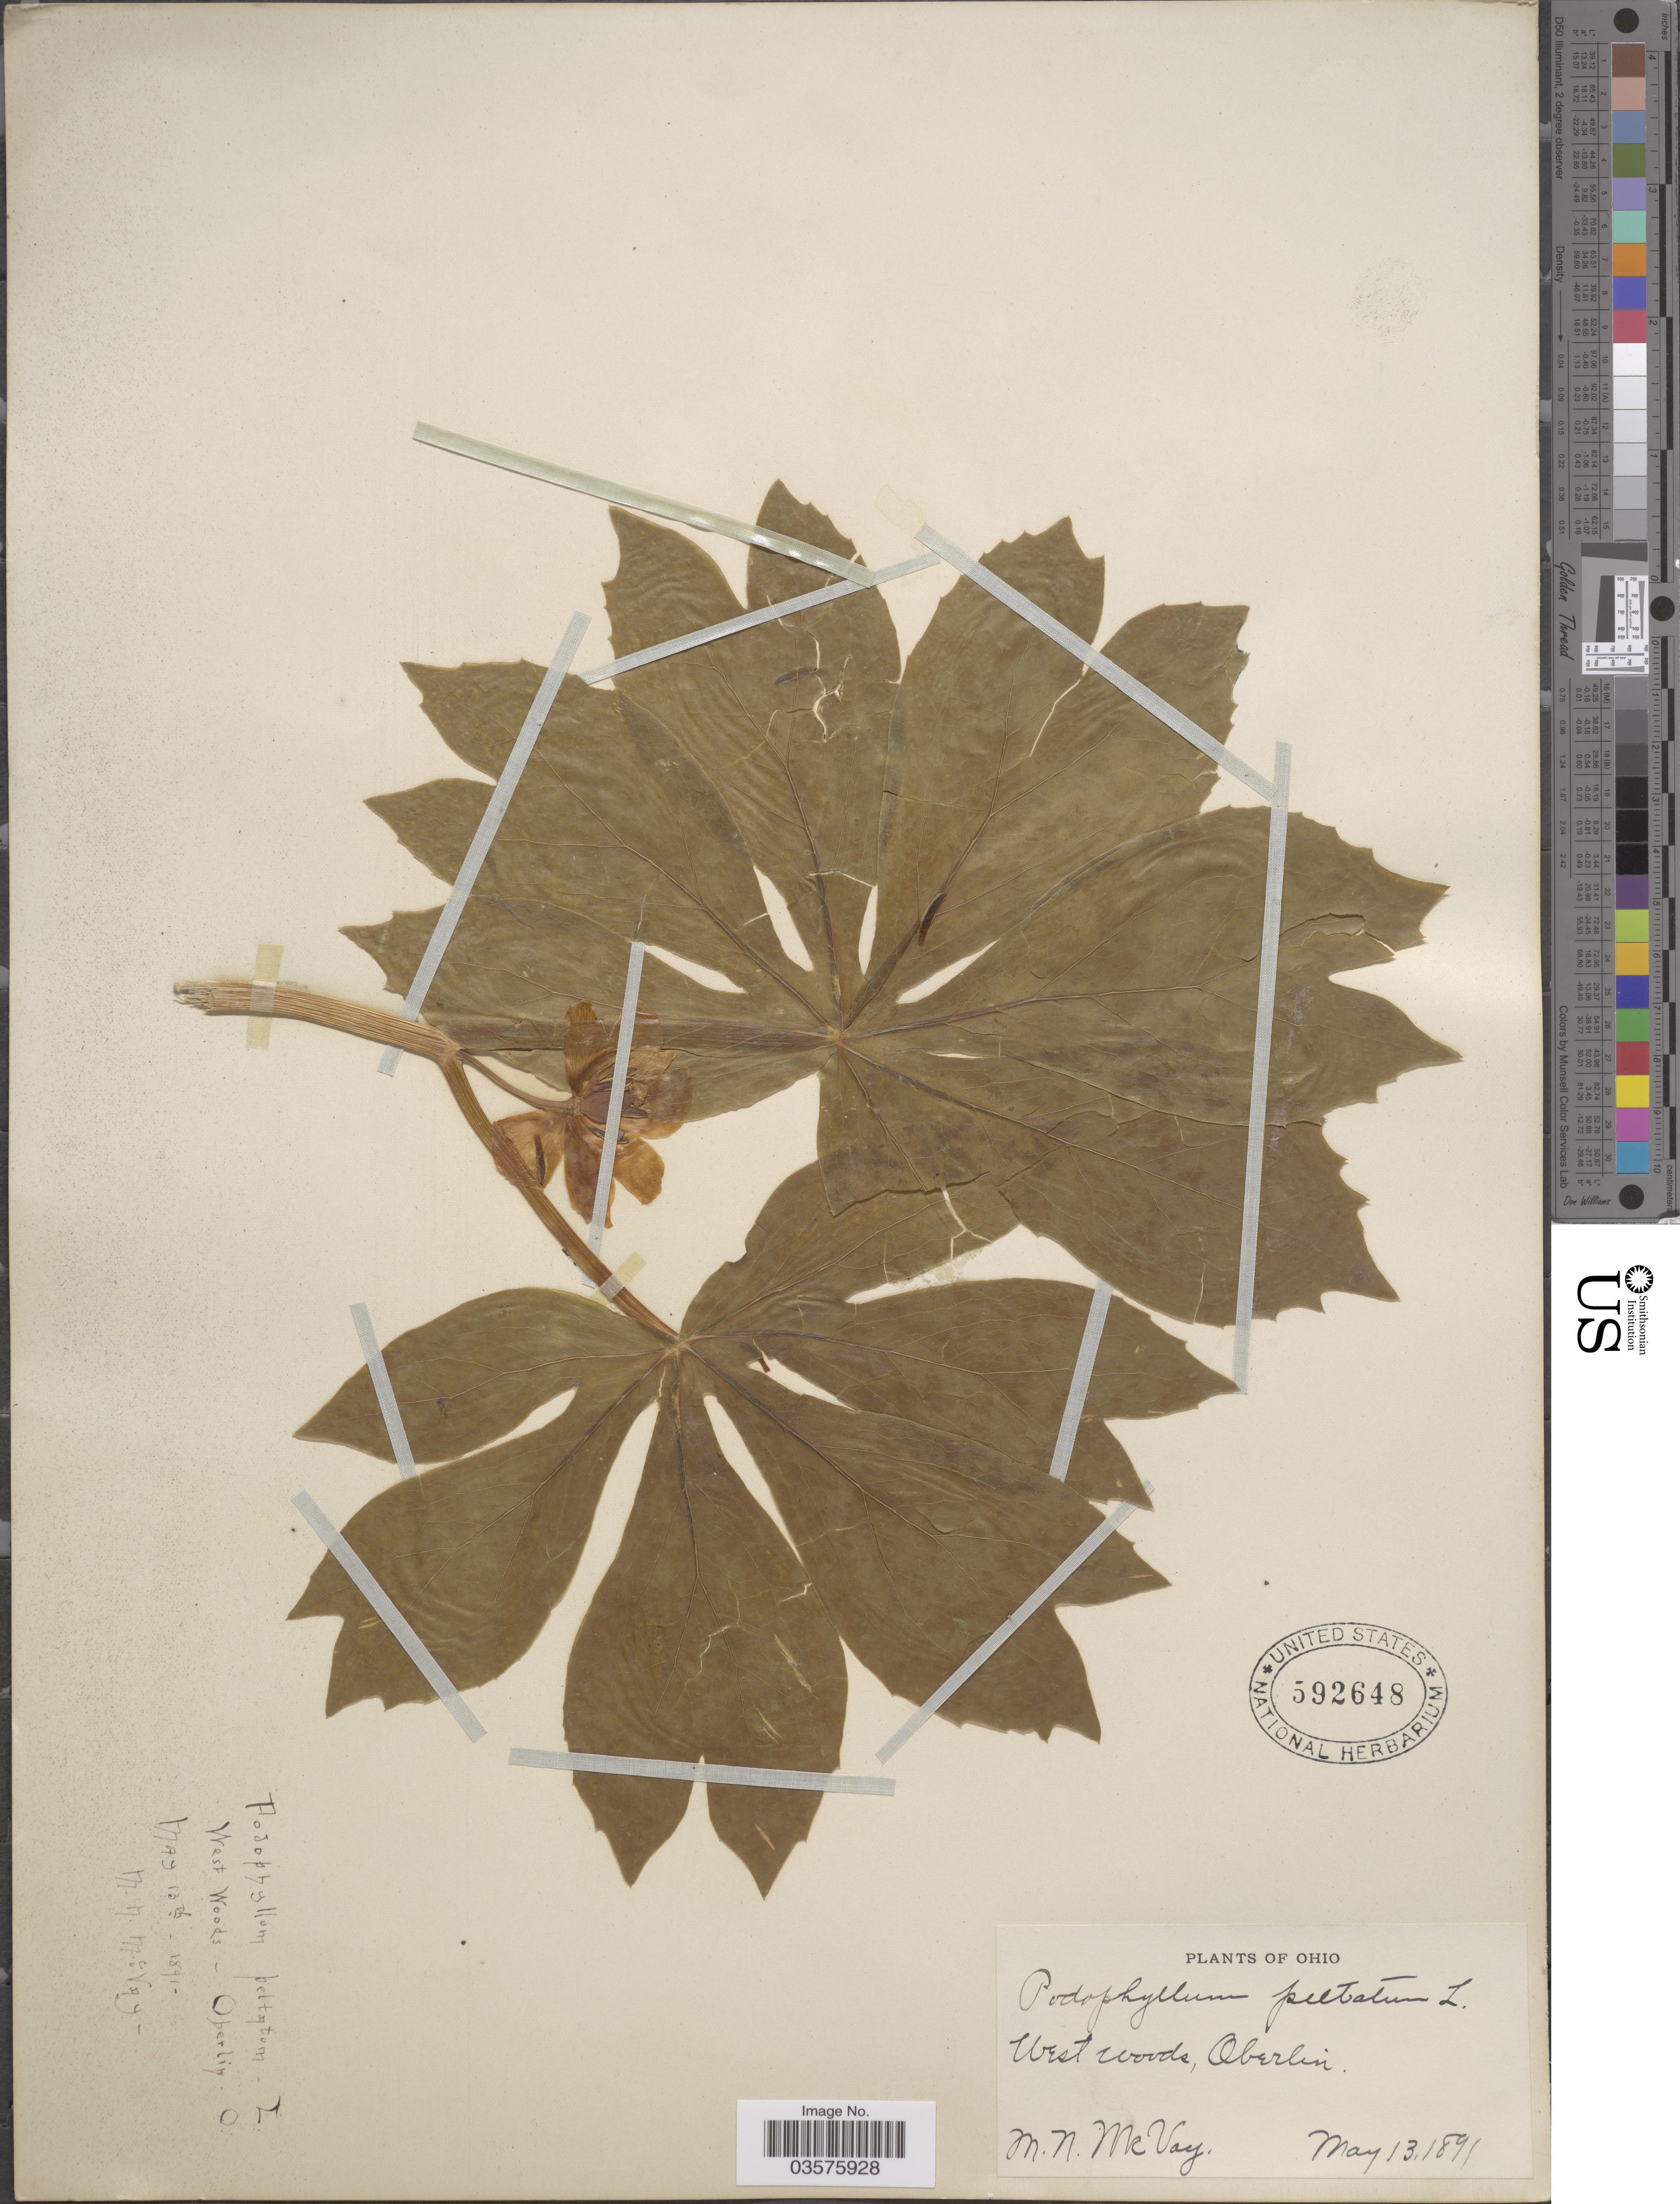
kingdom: Plantae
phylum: Tracheophyta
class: Magnoliopsida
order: Ranunculales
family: Berberidaceae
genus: Podophyllum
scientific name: Podophyllum peltatum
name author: L.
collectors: M. Mcvay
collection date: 1891-05-13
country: United States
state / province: Ohio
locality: West woods, Oberlin.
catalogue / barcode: US 592648